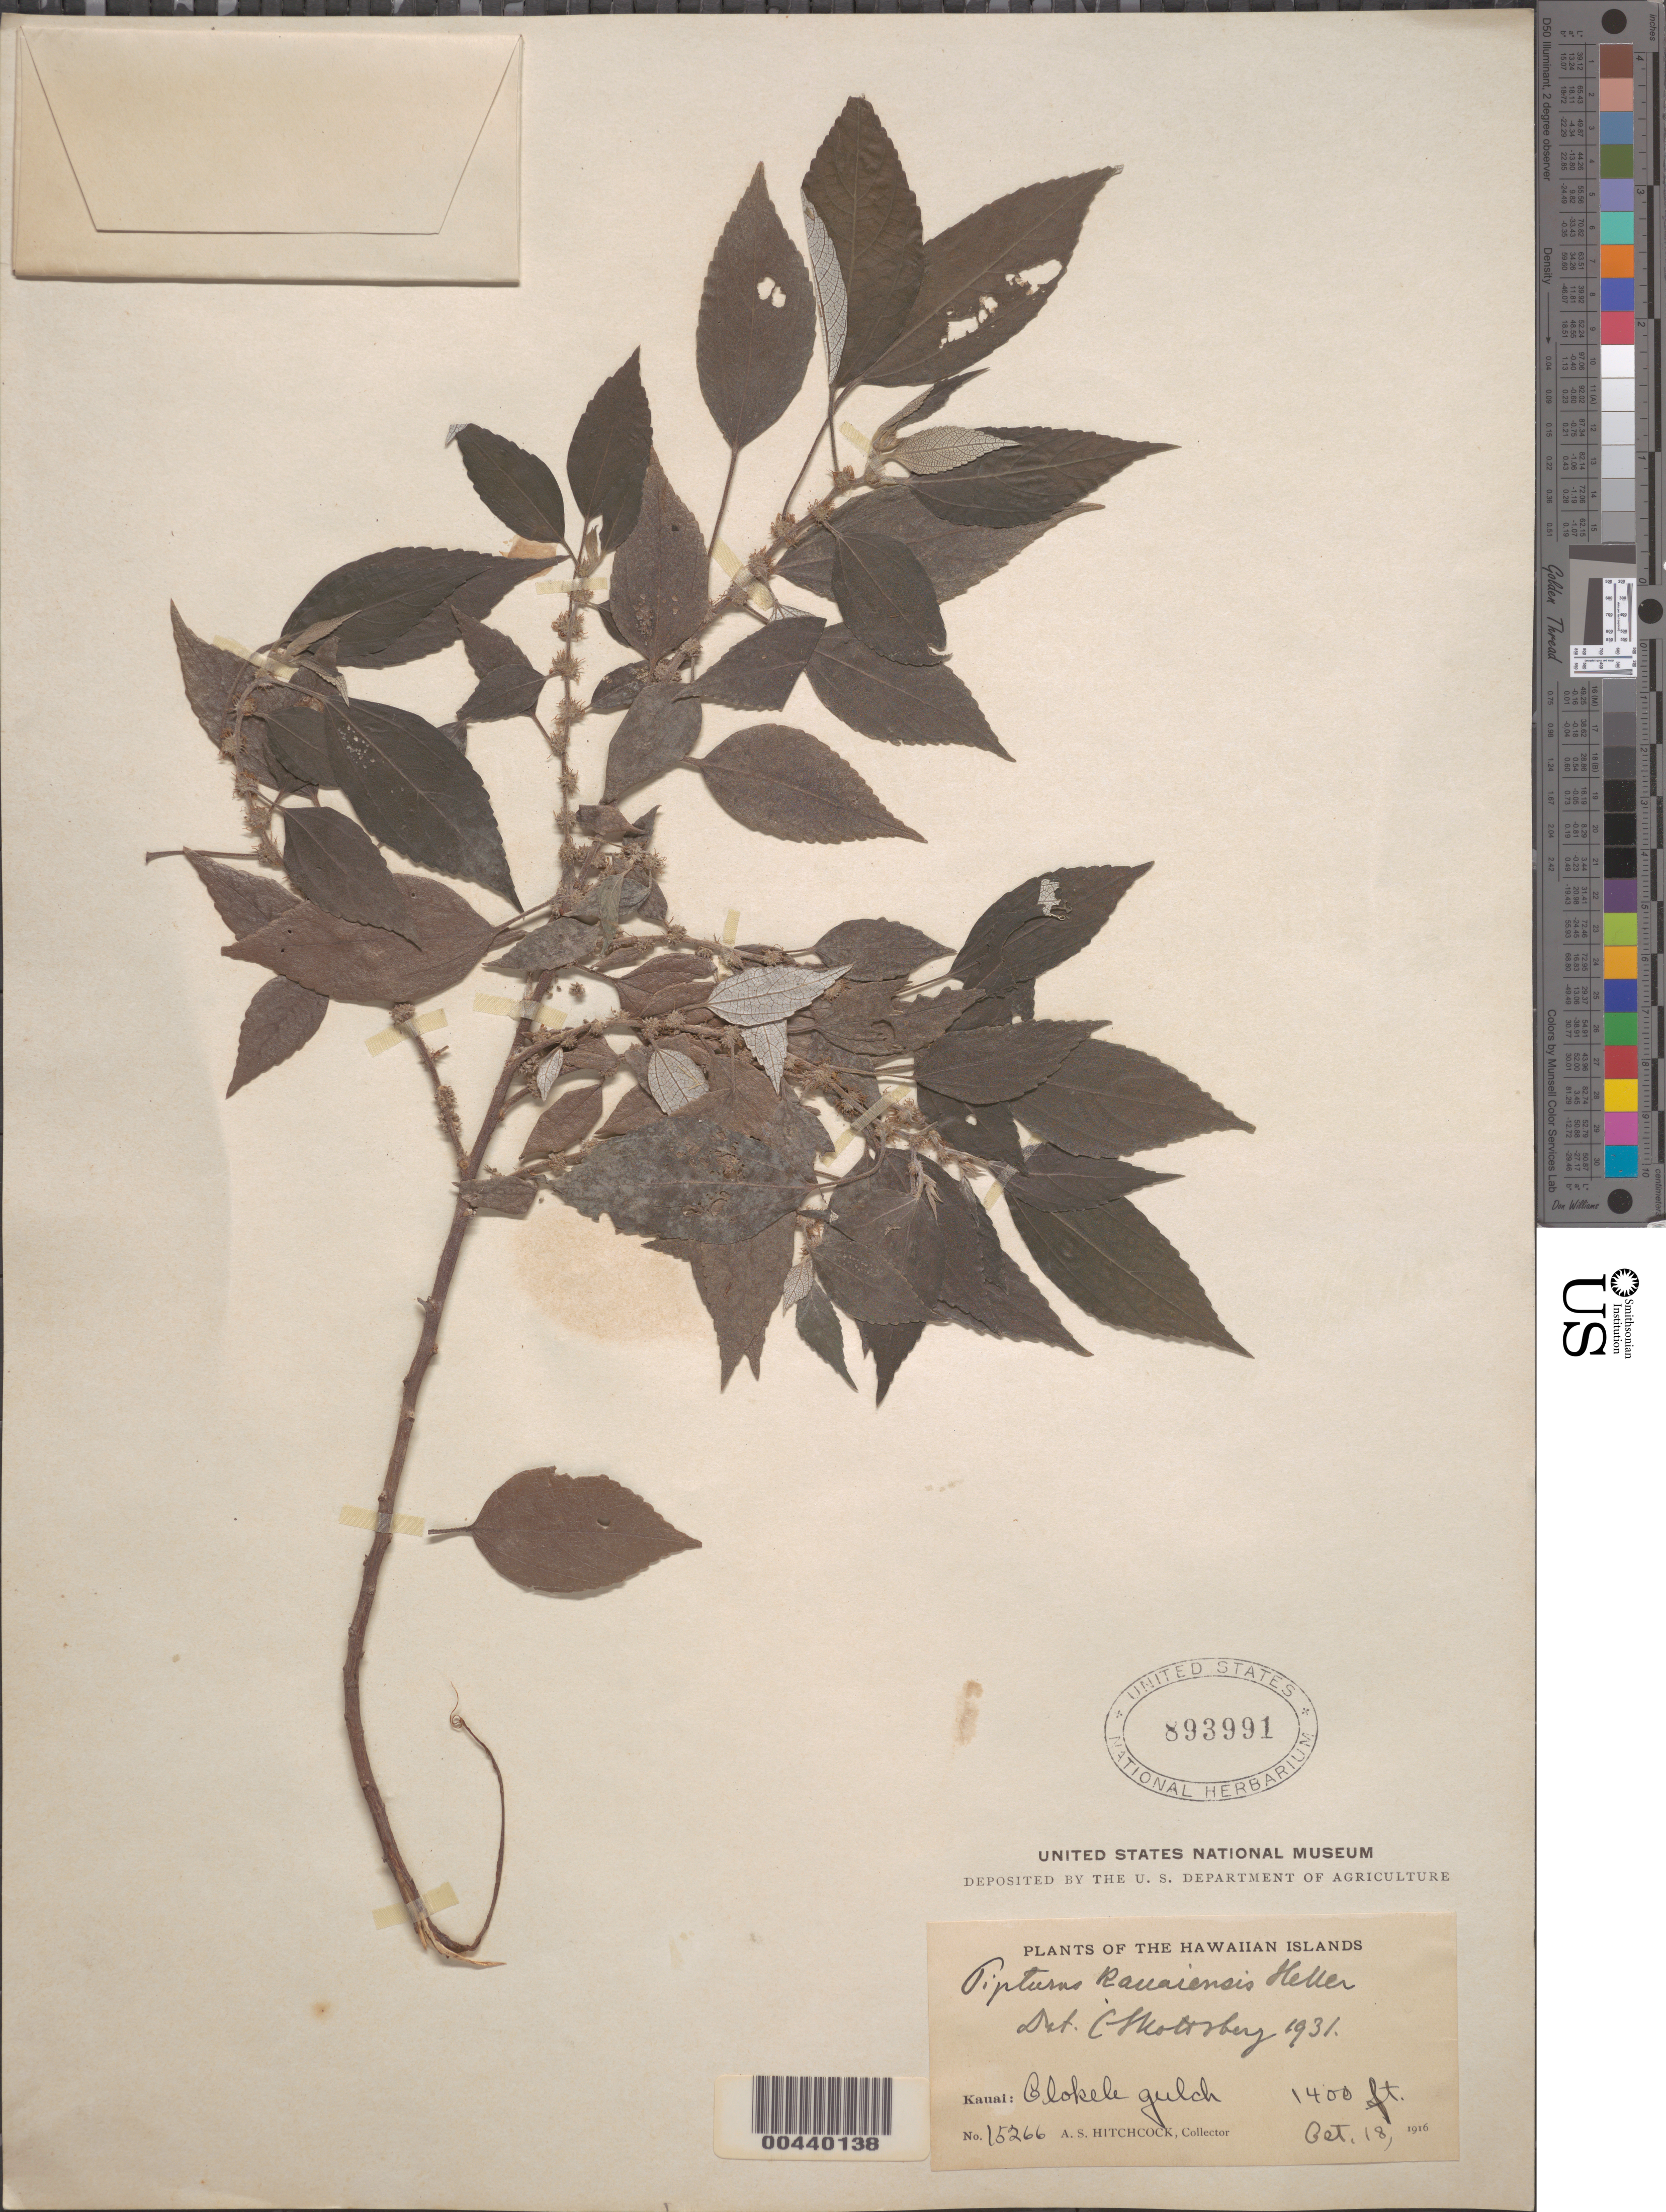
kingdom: Plantae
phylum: Tracheophyta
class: Magnoliopsida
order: Rosales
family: Urticaceae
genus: Pipturus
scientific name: Pipturus kauaiensis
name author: A. Heller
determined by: Skottsberg, C. J. F.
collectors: A. S. Hitchcock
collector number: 15266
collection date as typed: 18 Oct 1916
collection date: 1916-10-18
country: United States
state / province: Hawaii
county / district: Kauai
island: Kaua'i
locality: Olokele gulch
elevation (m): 427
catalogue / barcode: US 893991